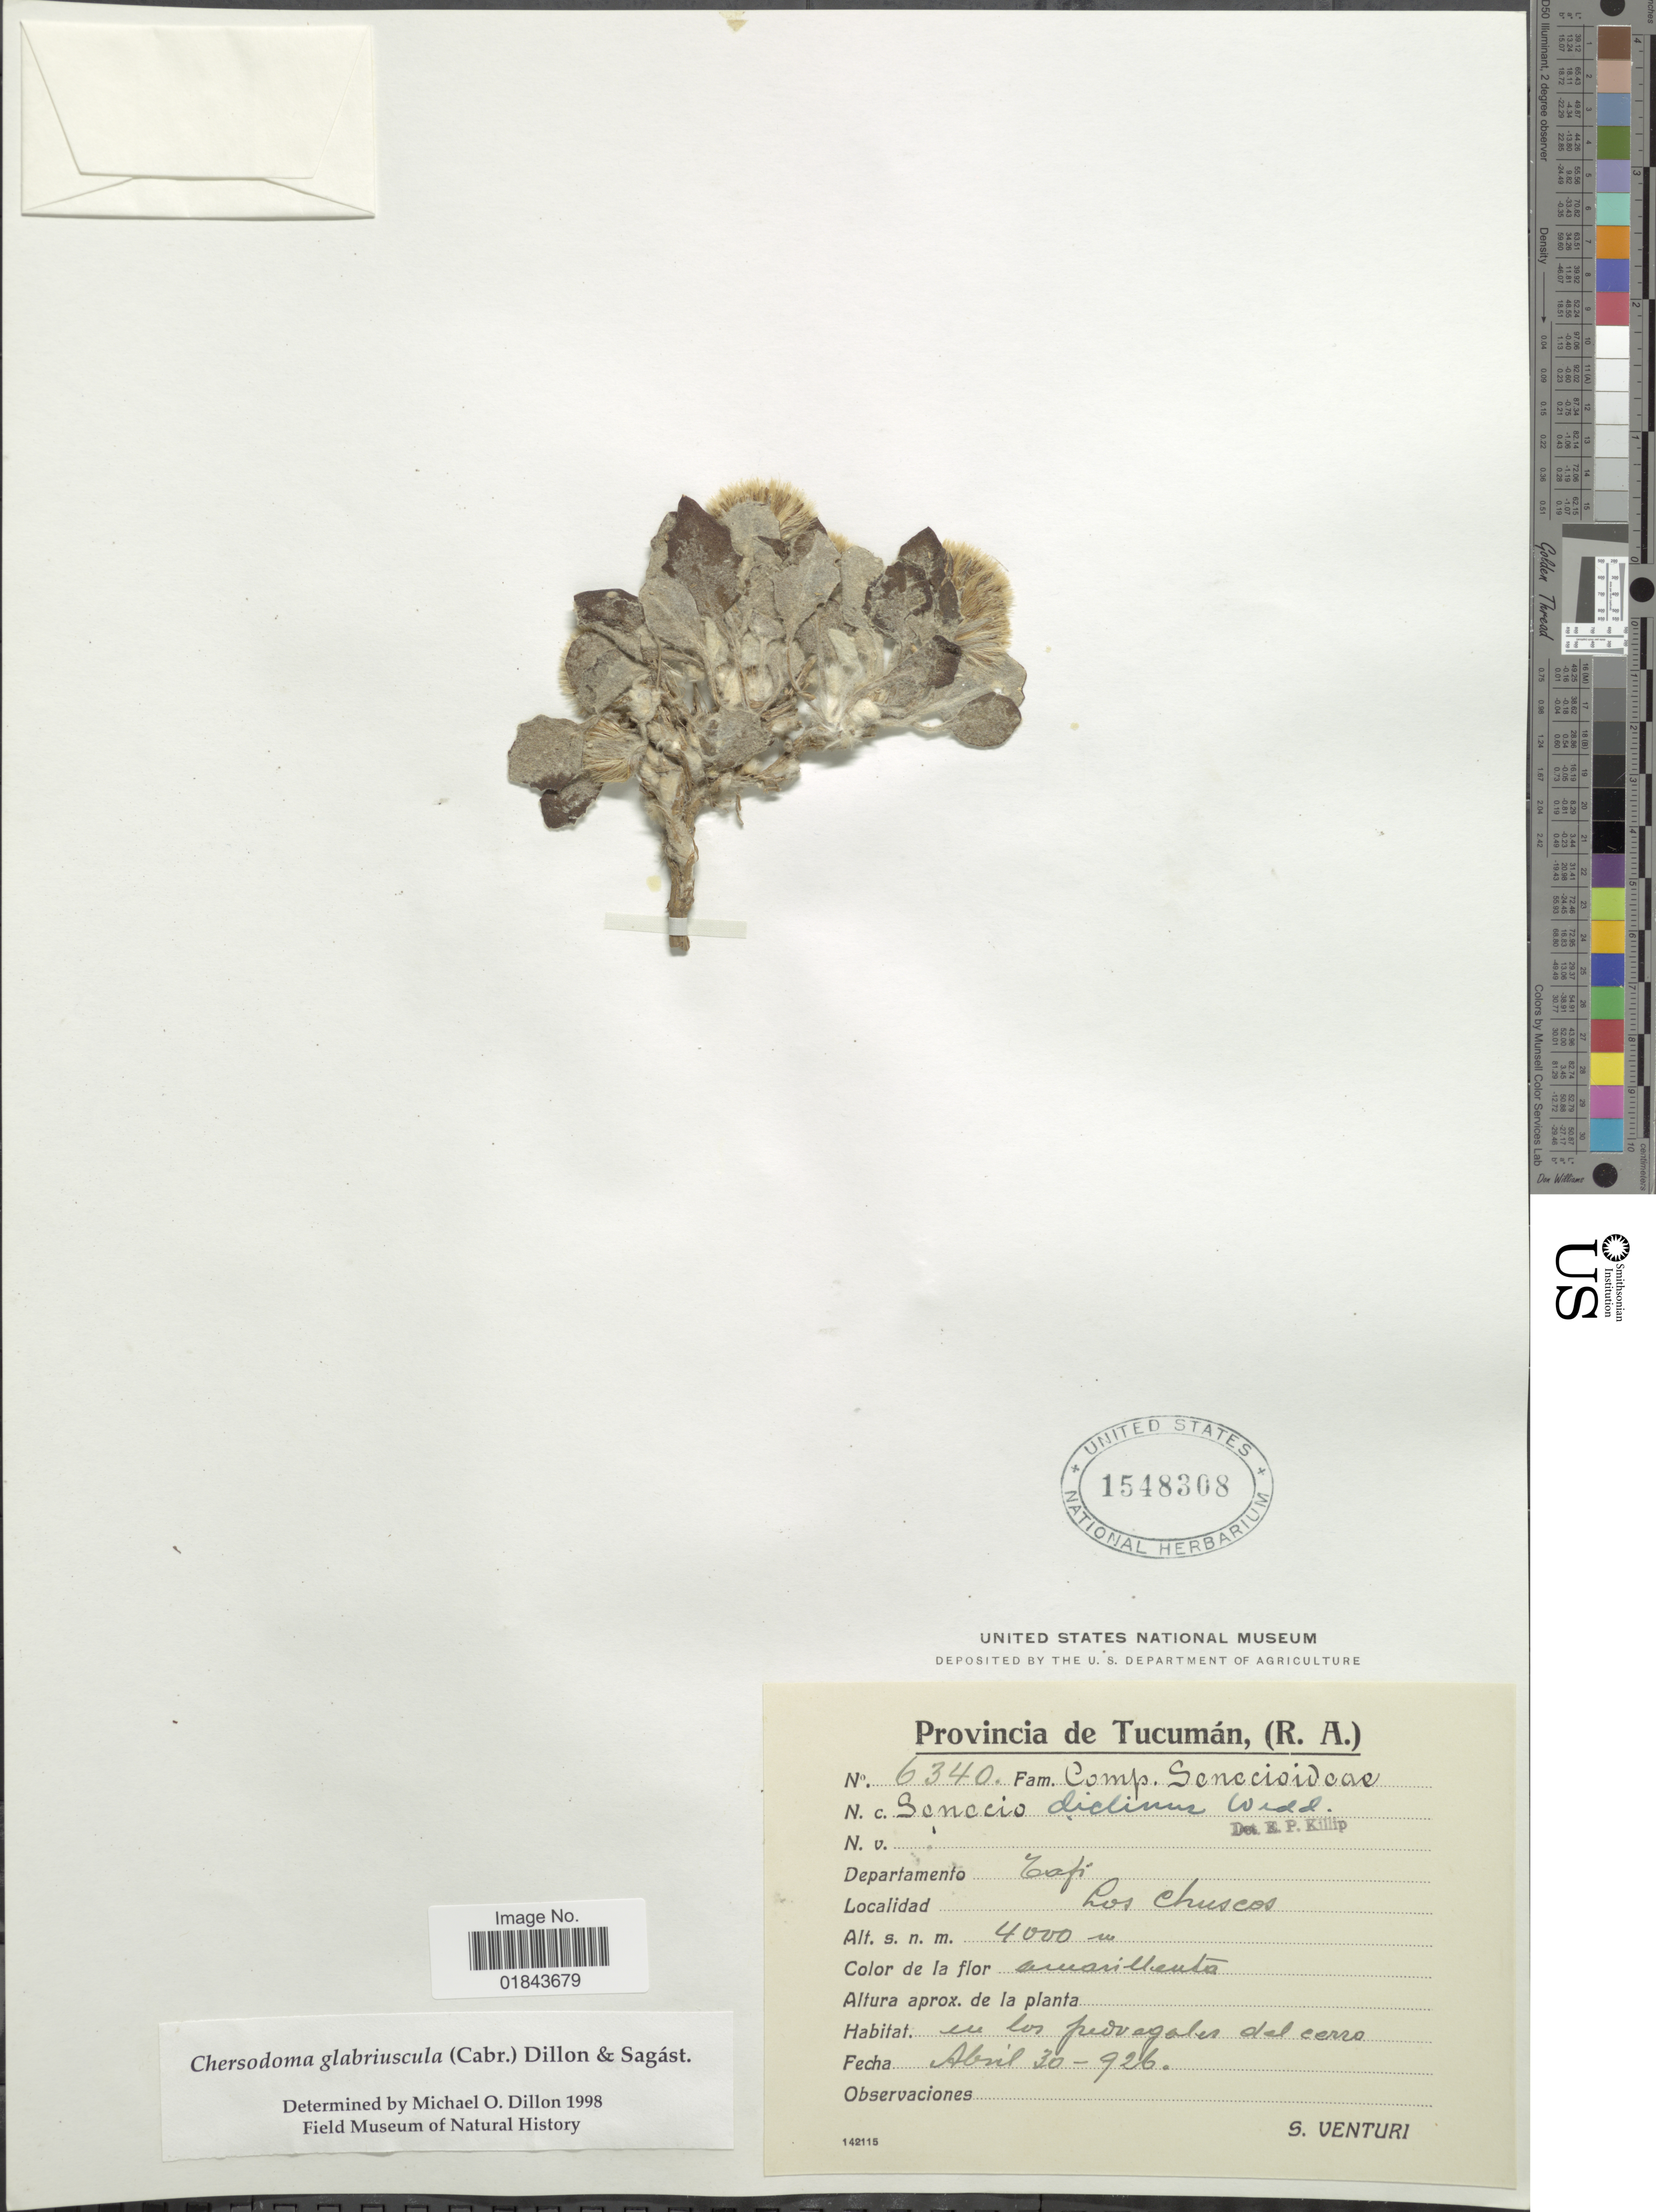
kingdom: Plantae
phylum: Tracheophyta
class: Magnoliopsida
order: Asterales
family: Asteraceae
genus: Chersodoma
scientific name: Chersodoma glabriuscula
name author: (Cabrera) M.O. Dillon & Sagást.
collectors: S. Venturi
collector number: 6340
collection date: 1926-04-30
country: Argentina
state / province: Tucuman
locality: Provincia de Tucuman, (R.A.), Departamento Tafi, Los Chuscos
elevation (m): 4000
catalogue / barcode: US 1548308